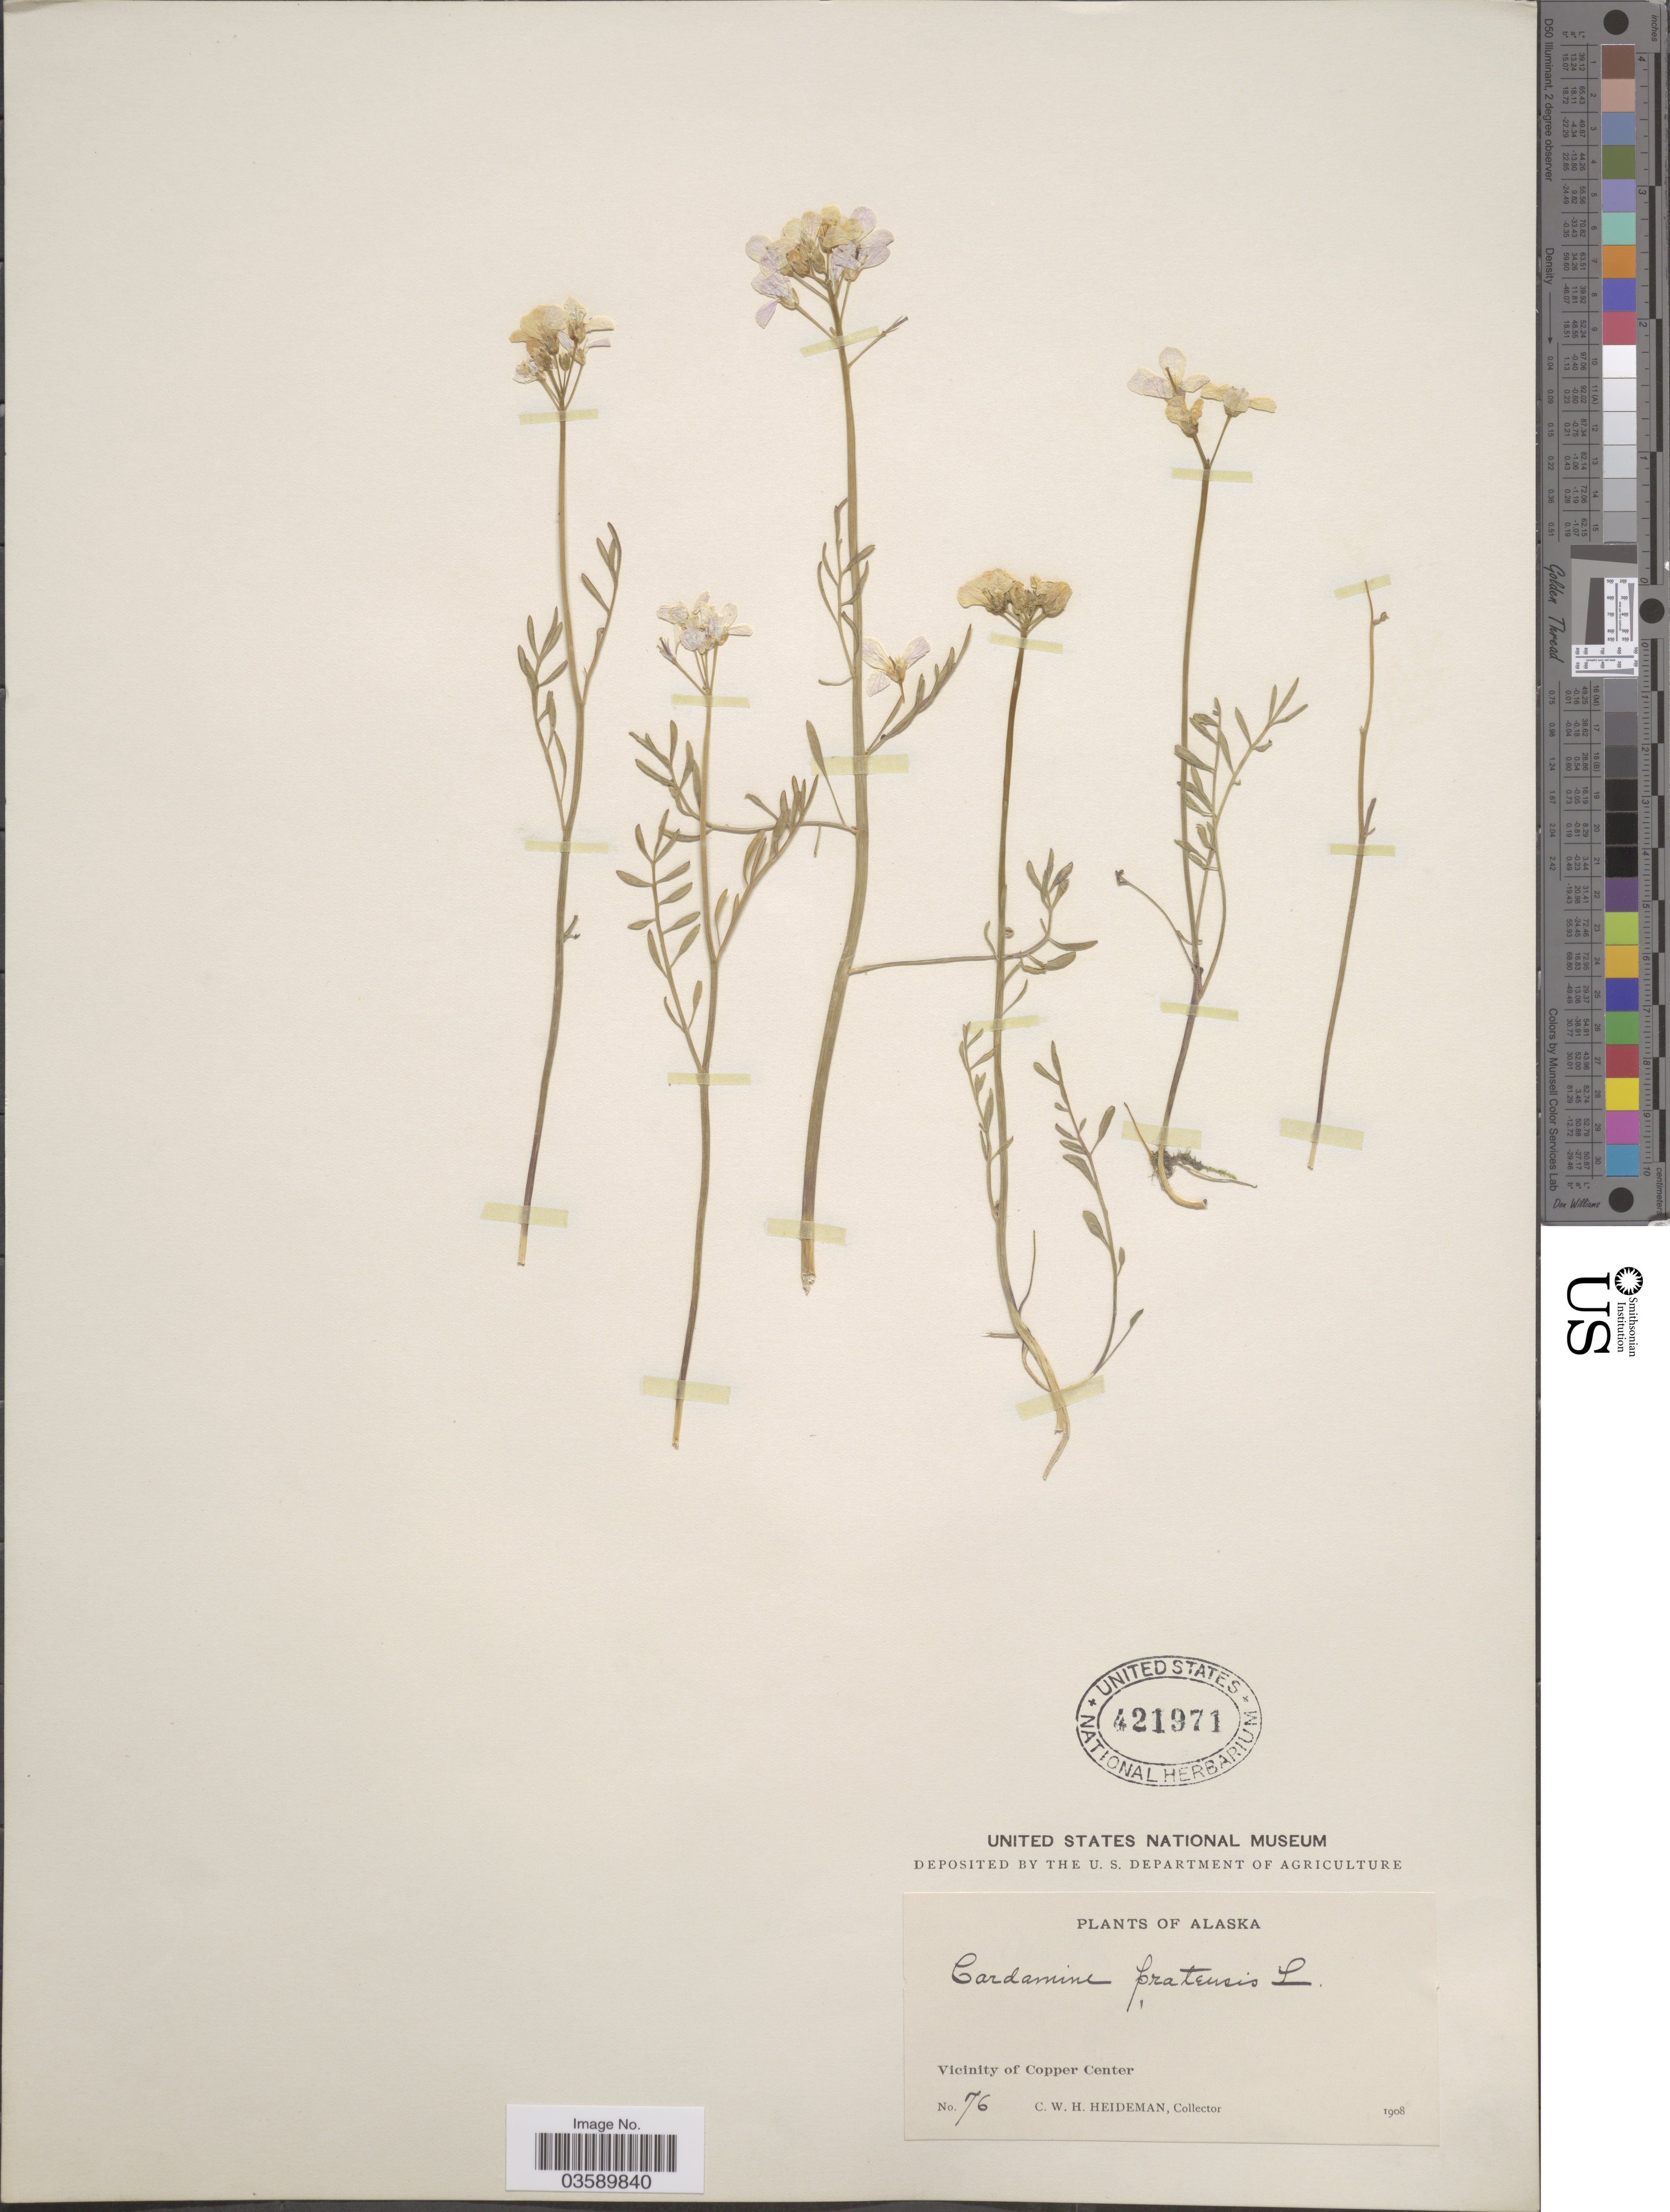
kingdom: Plantae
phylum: Tracheophyta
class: Magnoliopsida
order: Brassicales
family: Brassicaceae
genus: Cardamine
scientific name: Cardamine pratensis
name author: L.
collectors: C. Heideman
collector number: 76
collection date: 1908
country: United States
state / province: Alaska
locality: Vicinity of Copper Center.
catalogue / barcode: US 421971